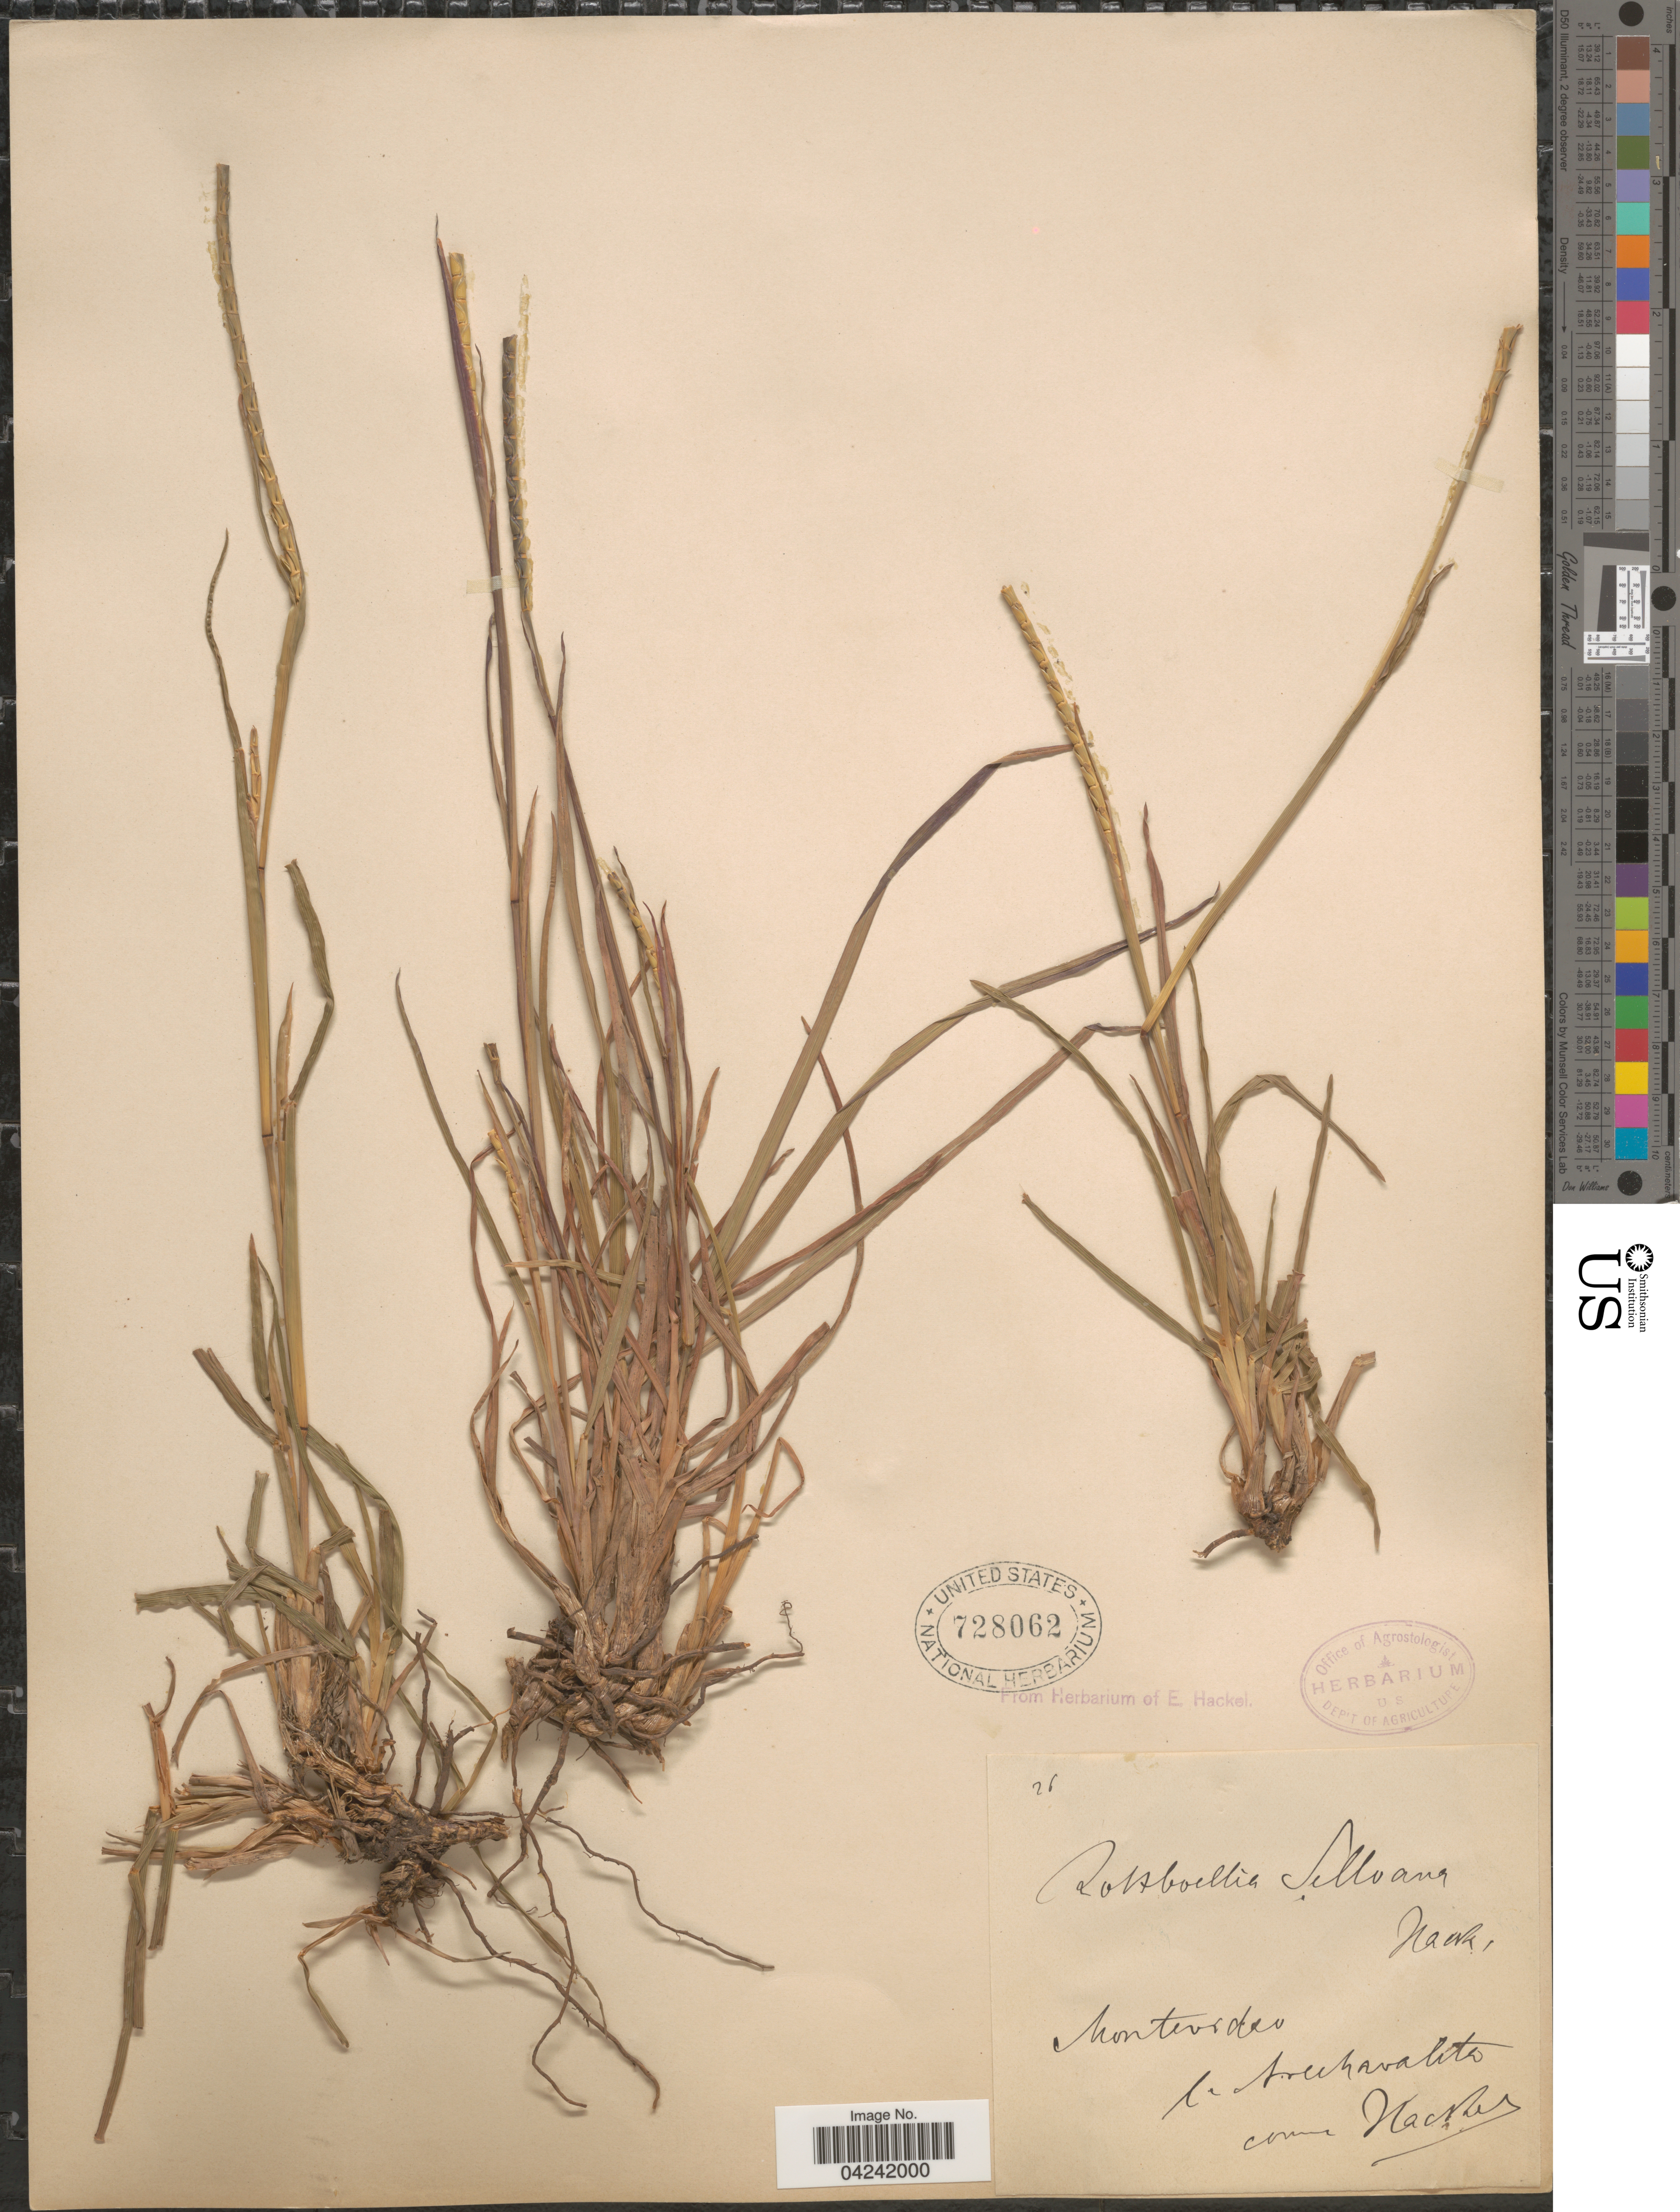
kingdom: Plantae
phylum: Tracheophyta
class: Liliopsida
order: Poales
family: Poaceae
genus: Mnesithea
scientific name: Mnesithea selloana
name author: (Hack.) de Koning & Sosef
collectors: Arechavaleta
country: Uruguay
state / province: Montevideo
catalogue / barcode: US 728062